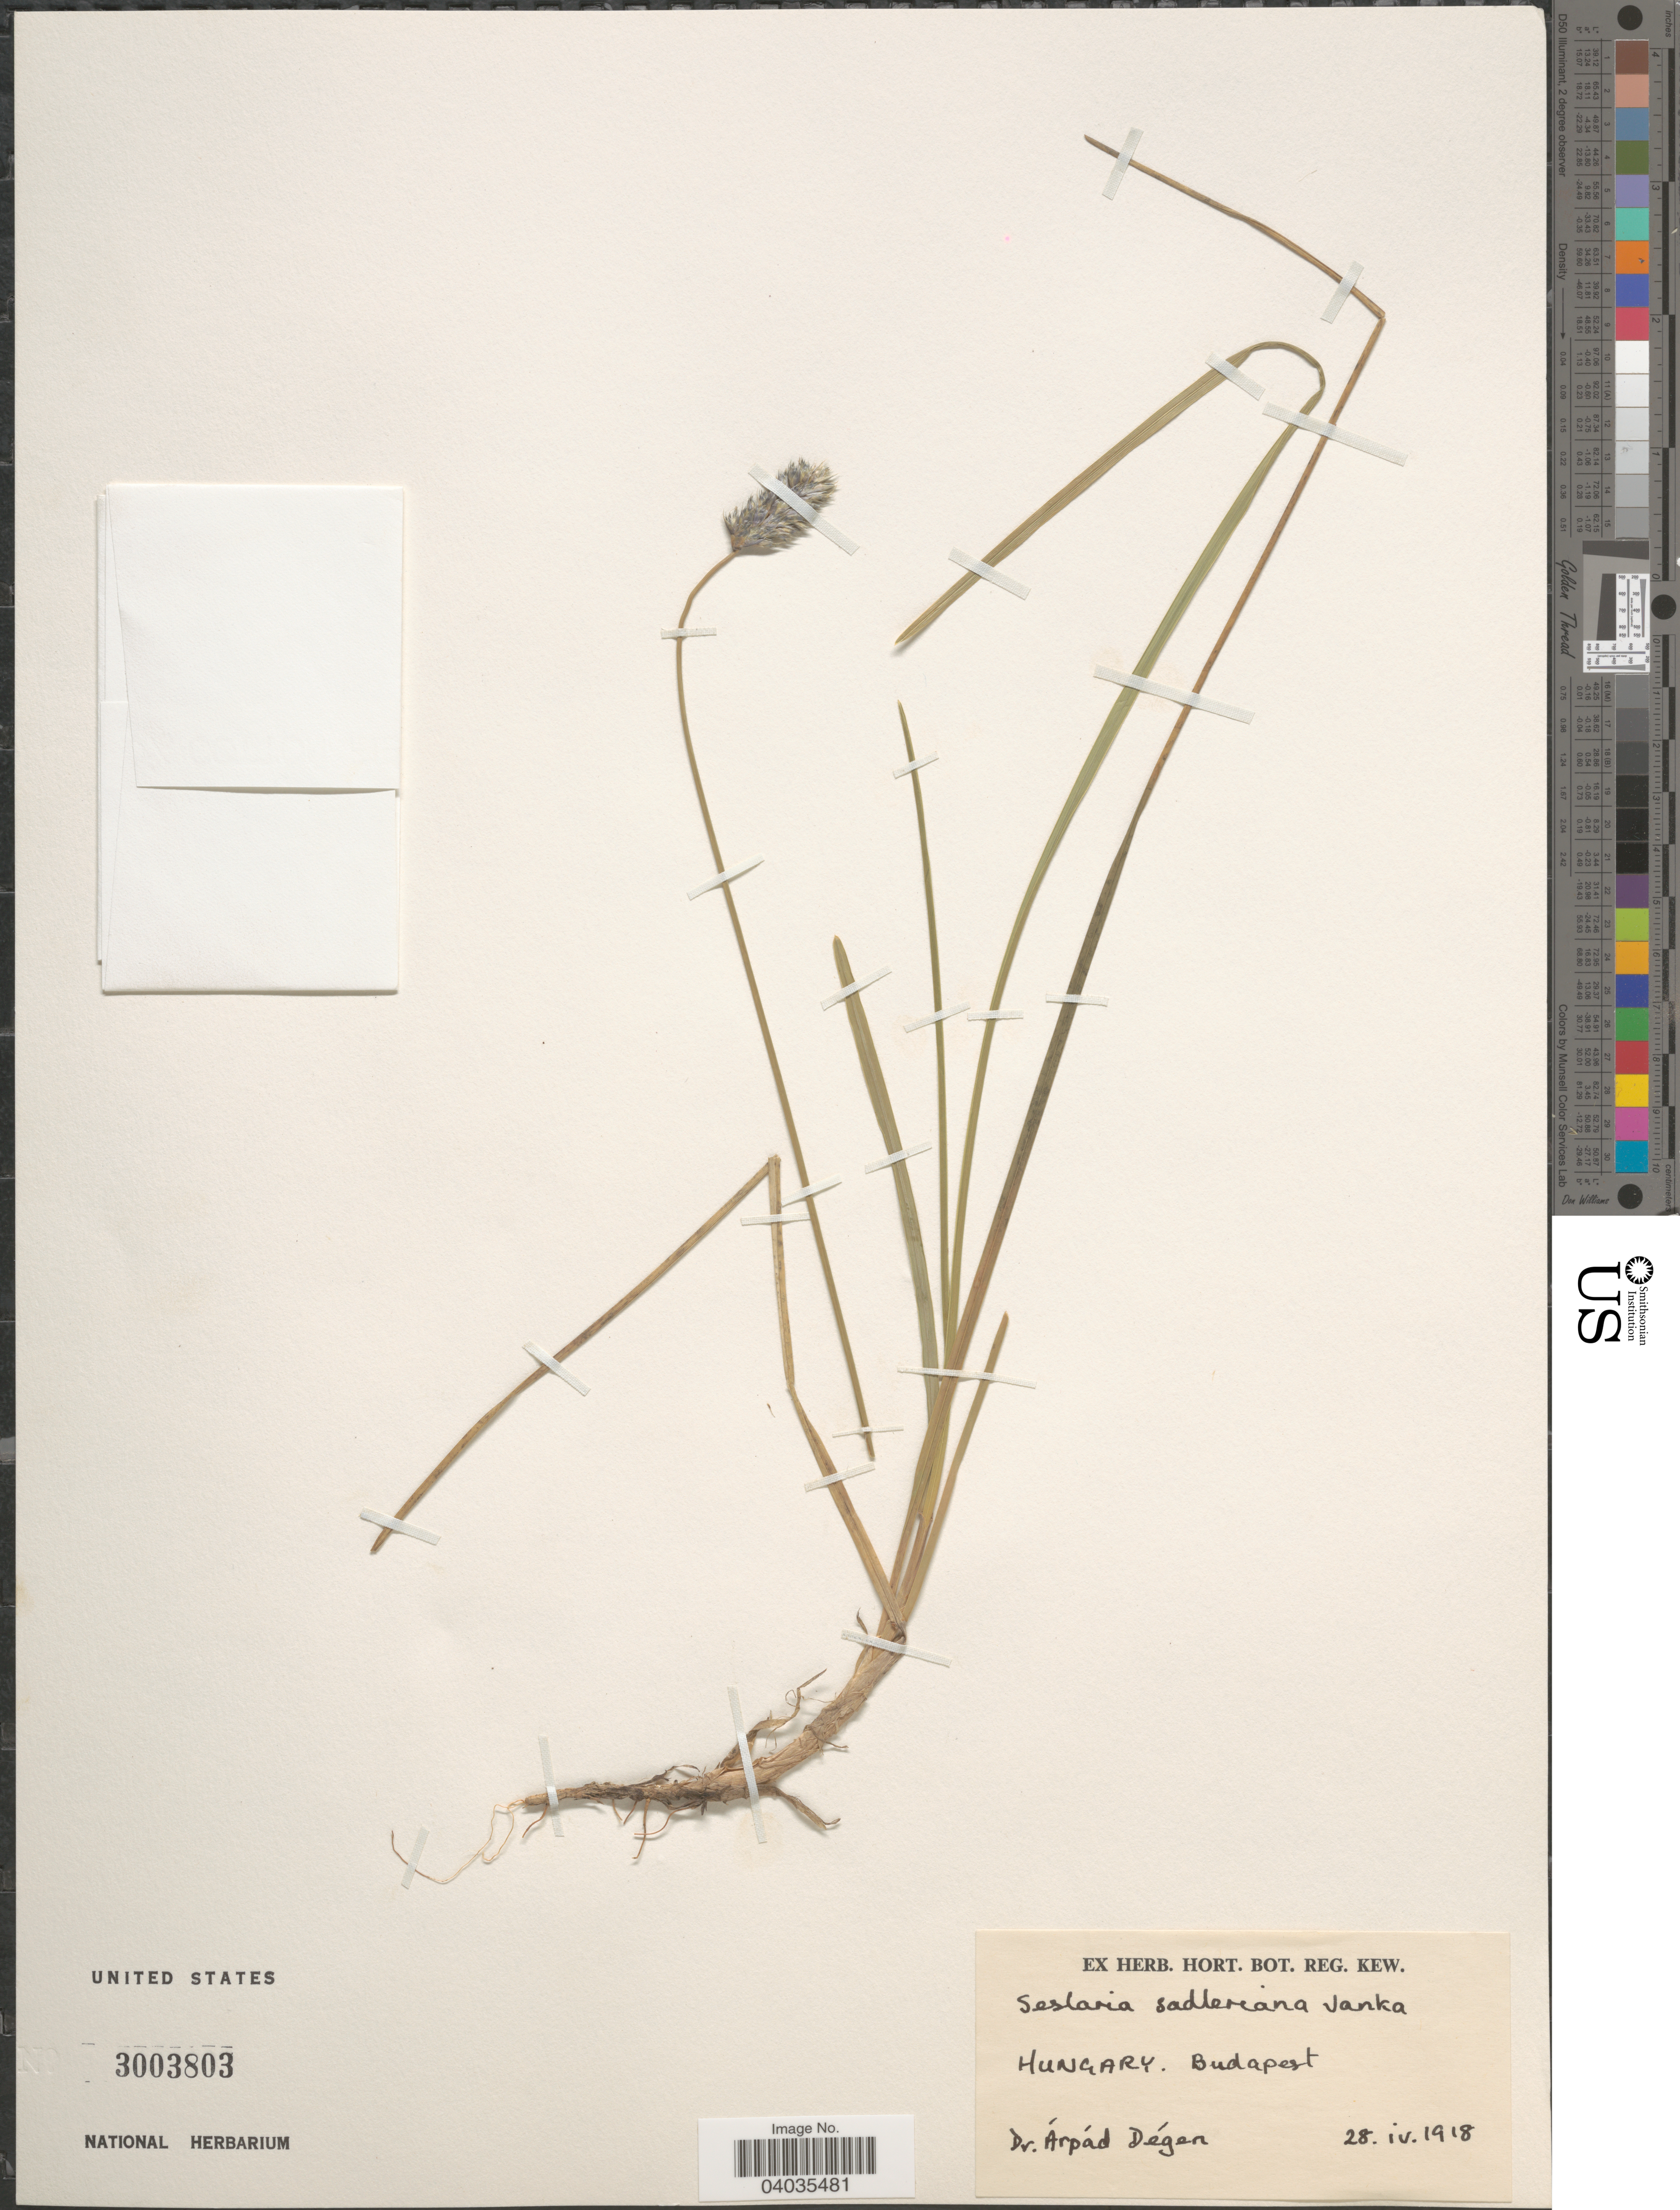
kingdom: Plantae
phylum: Tracheophyta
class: Liliopsida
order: Poales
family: Poaceae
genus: Sesleria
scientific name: Sesleria sadleriana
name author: Janka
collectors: A. Degen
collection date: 1918-04-28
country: Hungary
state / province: Budapest, Capital District of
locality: Budapest.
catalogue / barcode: US 3003803